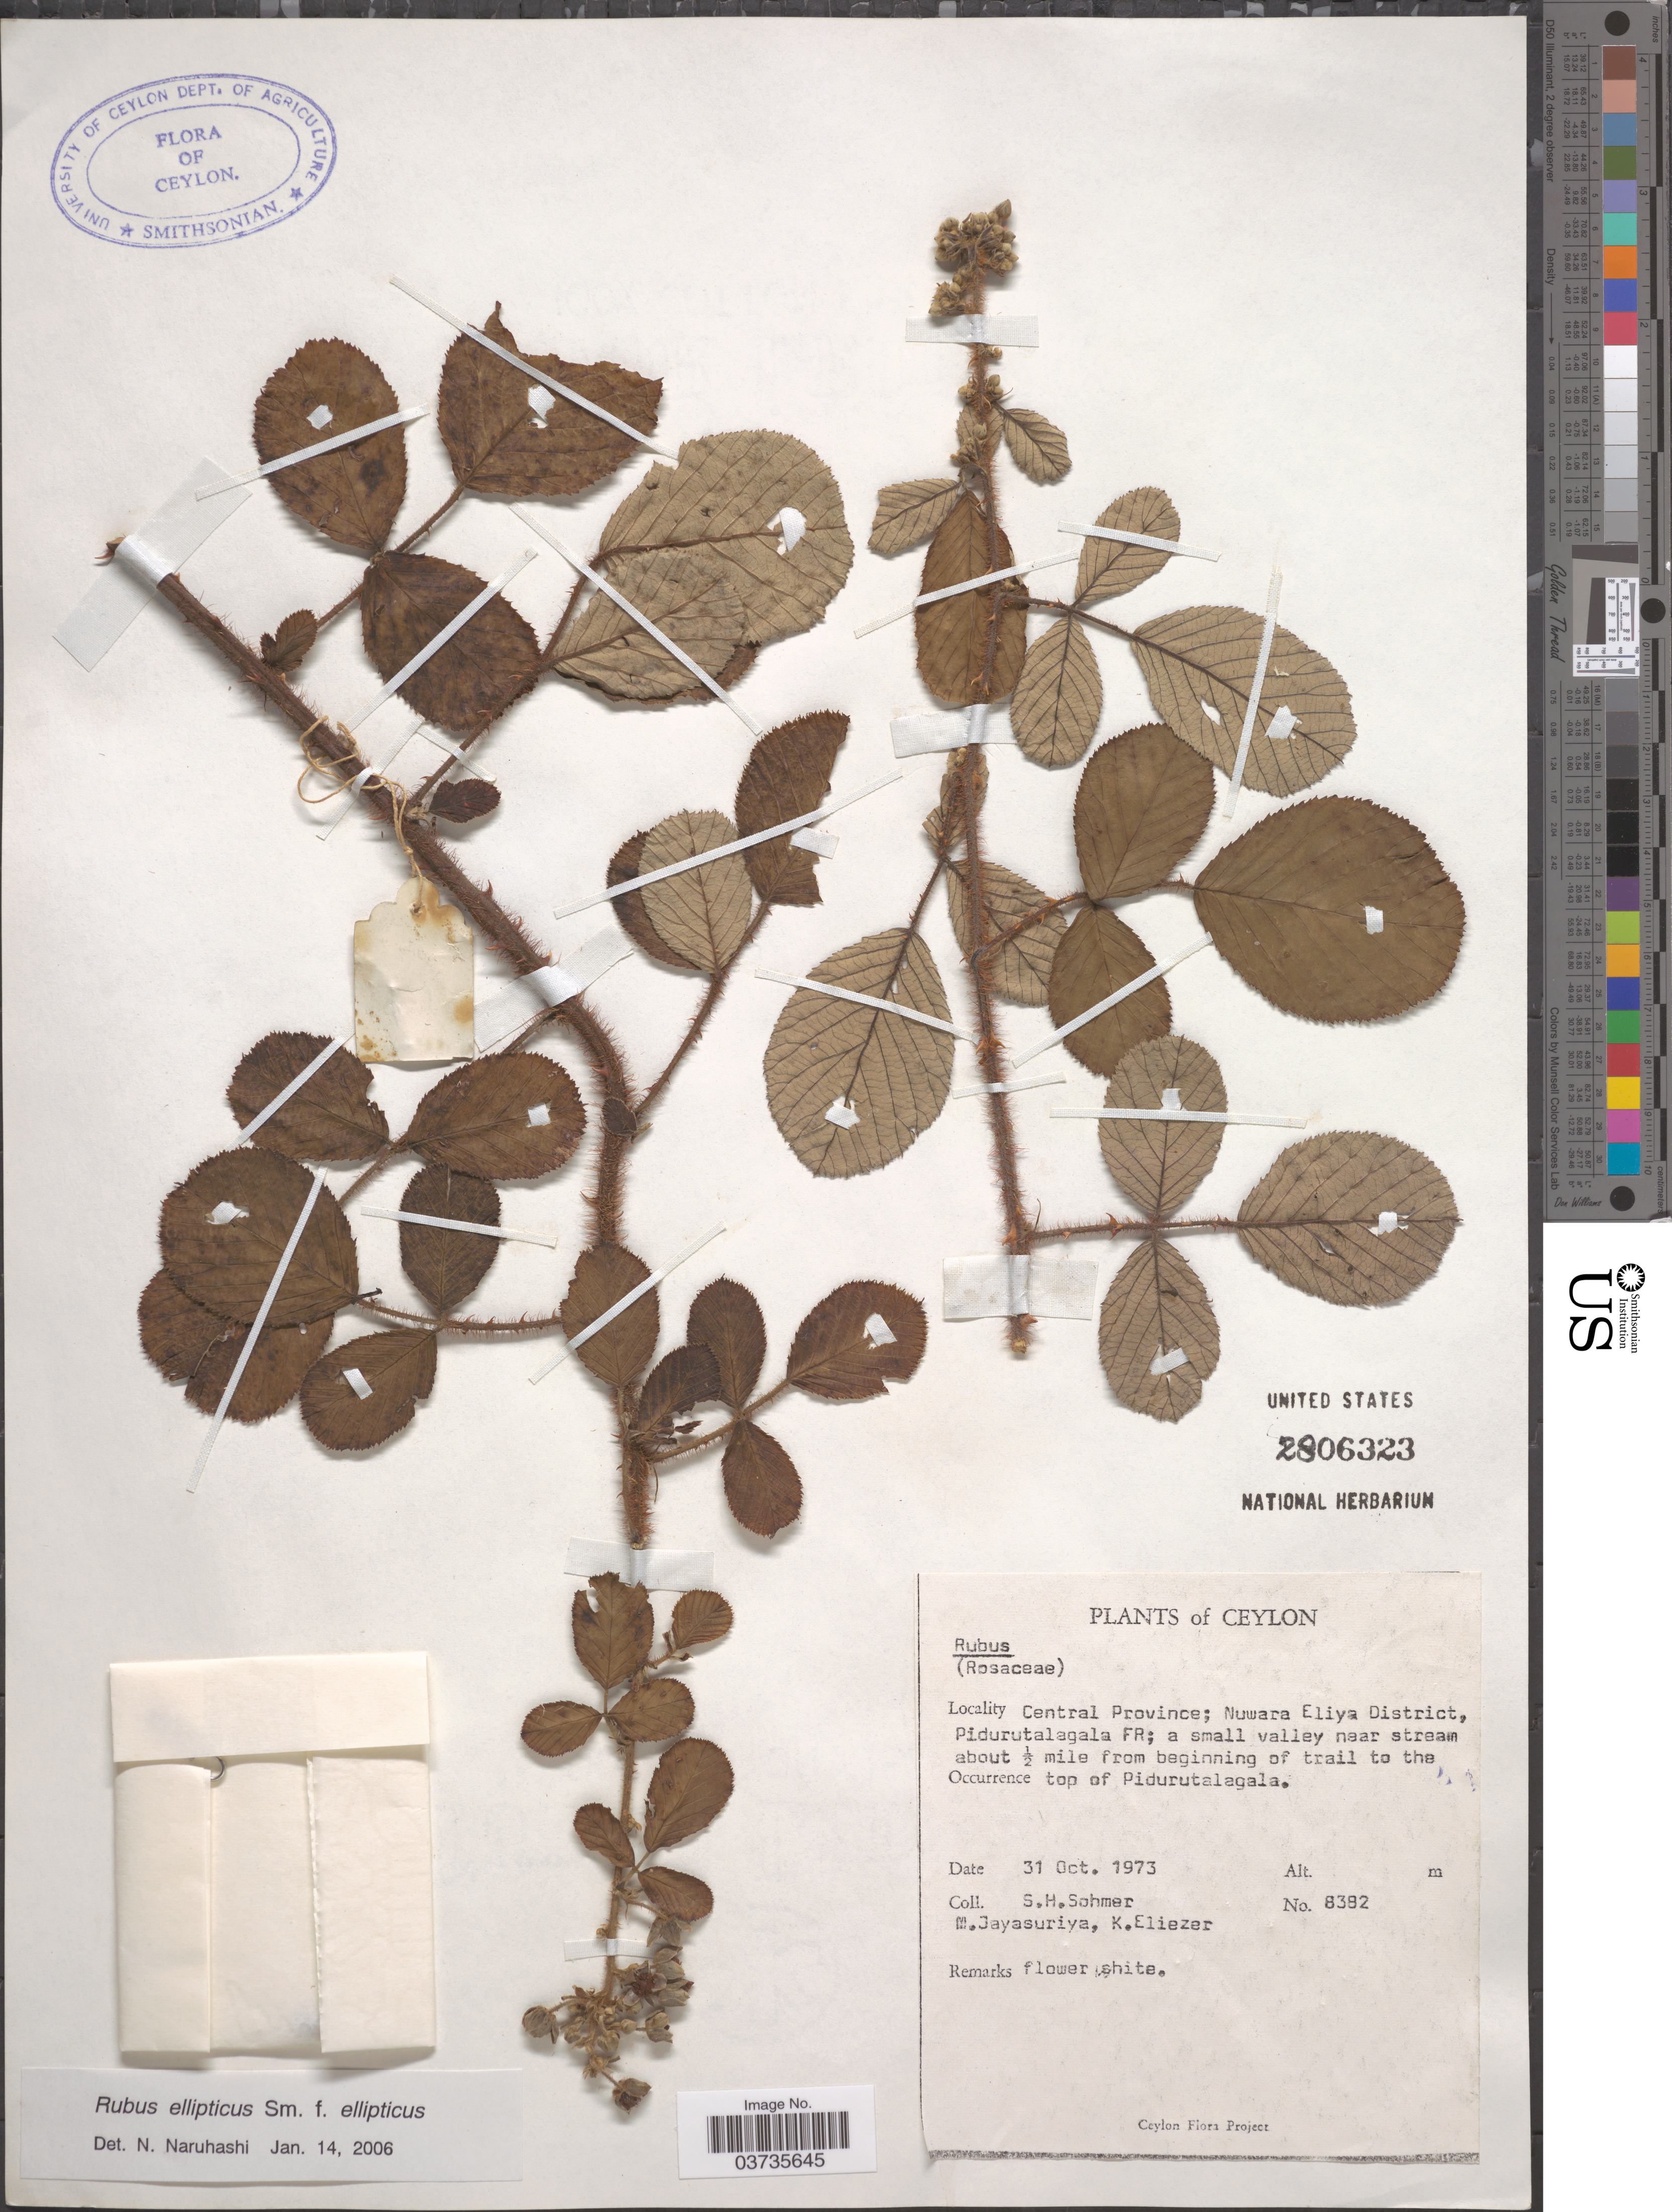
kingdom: Plantae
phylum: Tracheophyta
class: Magnoliopsida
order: Rosales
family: Rosaceae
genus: Rubus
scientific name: Rubus ellipticus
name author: Sm.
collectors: S. H. Sohmer, M. Jayasuriya & K. Eliezer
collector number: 8382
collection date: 1973-10-31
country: Sri Lanka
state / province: Central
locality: Ceylon. Nuwara Eliya District, Pidurutalagala FR; a small valley near stream about ½ mile from beginning of trail to the top of Pidurutalagala.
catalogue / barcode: US 2806323